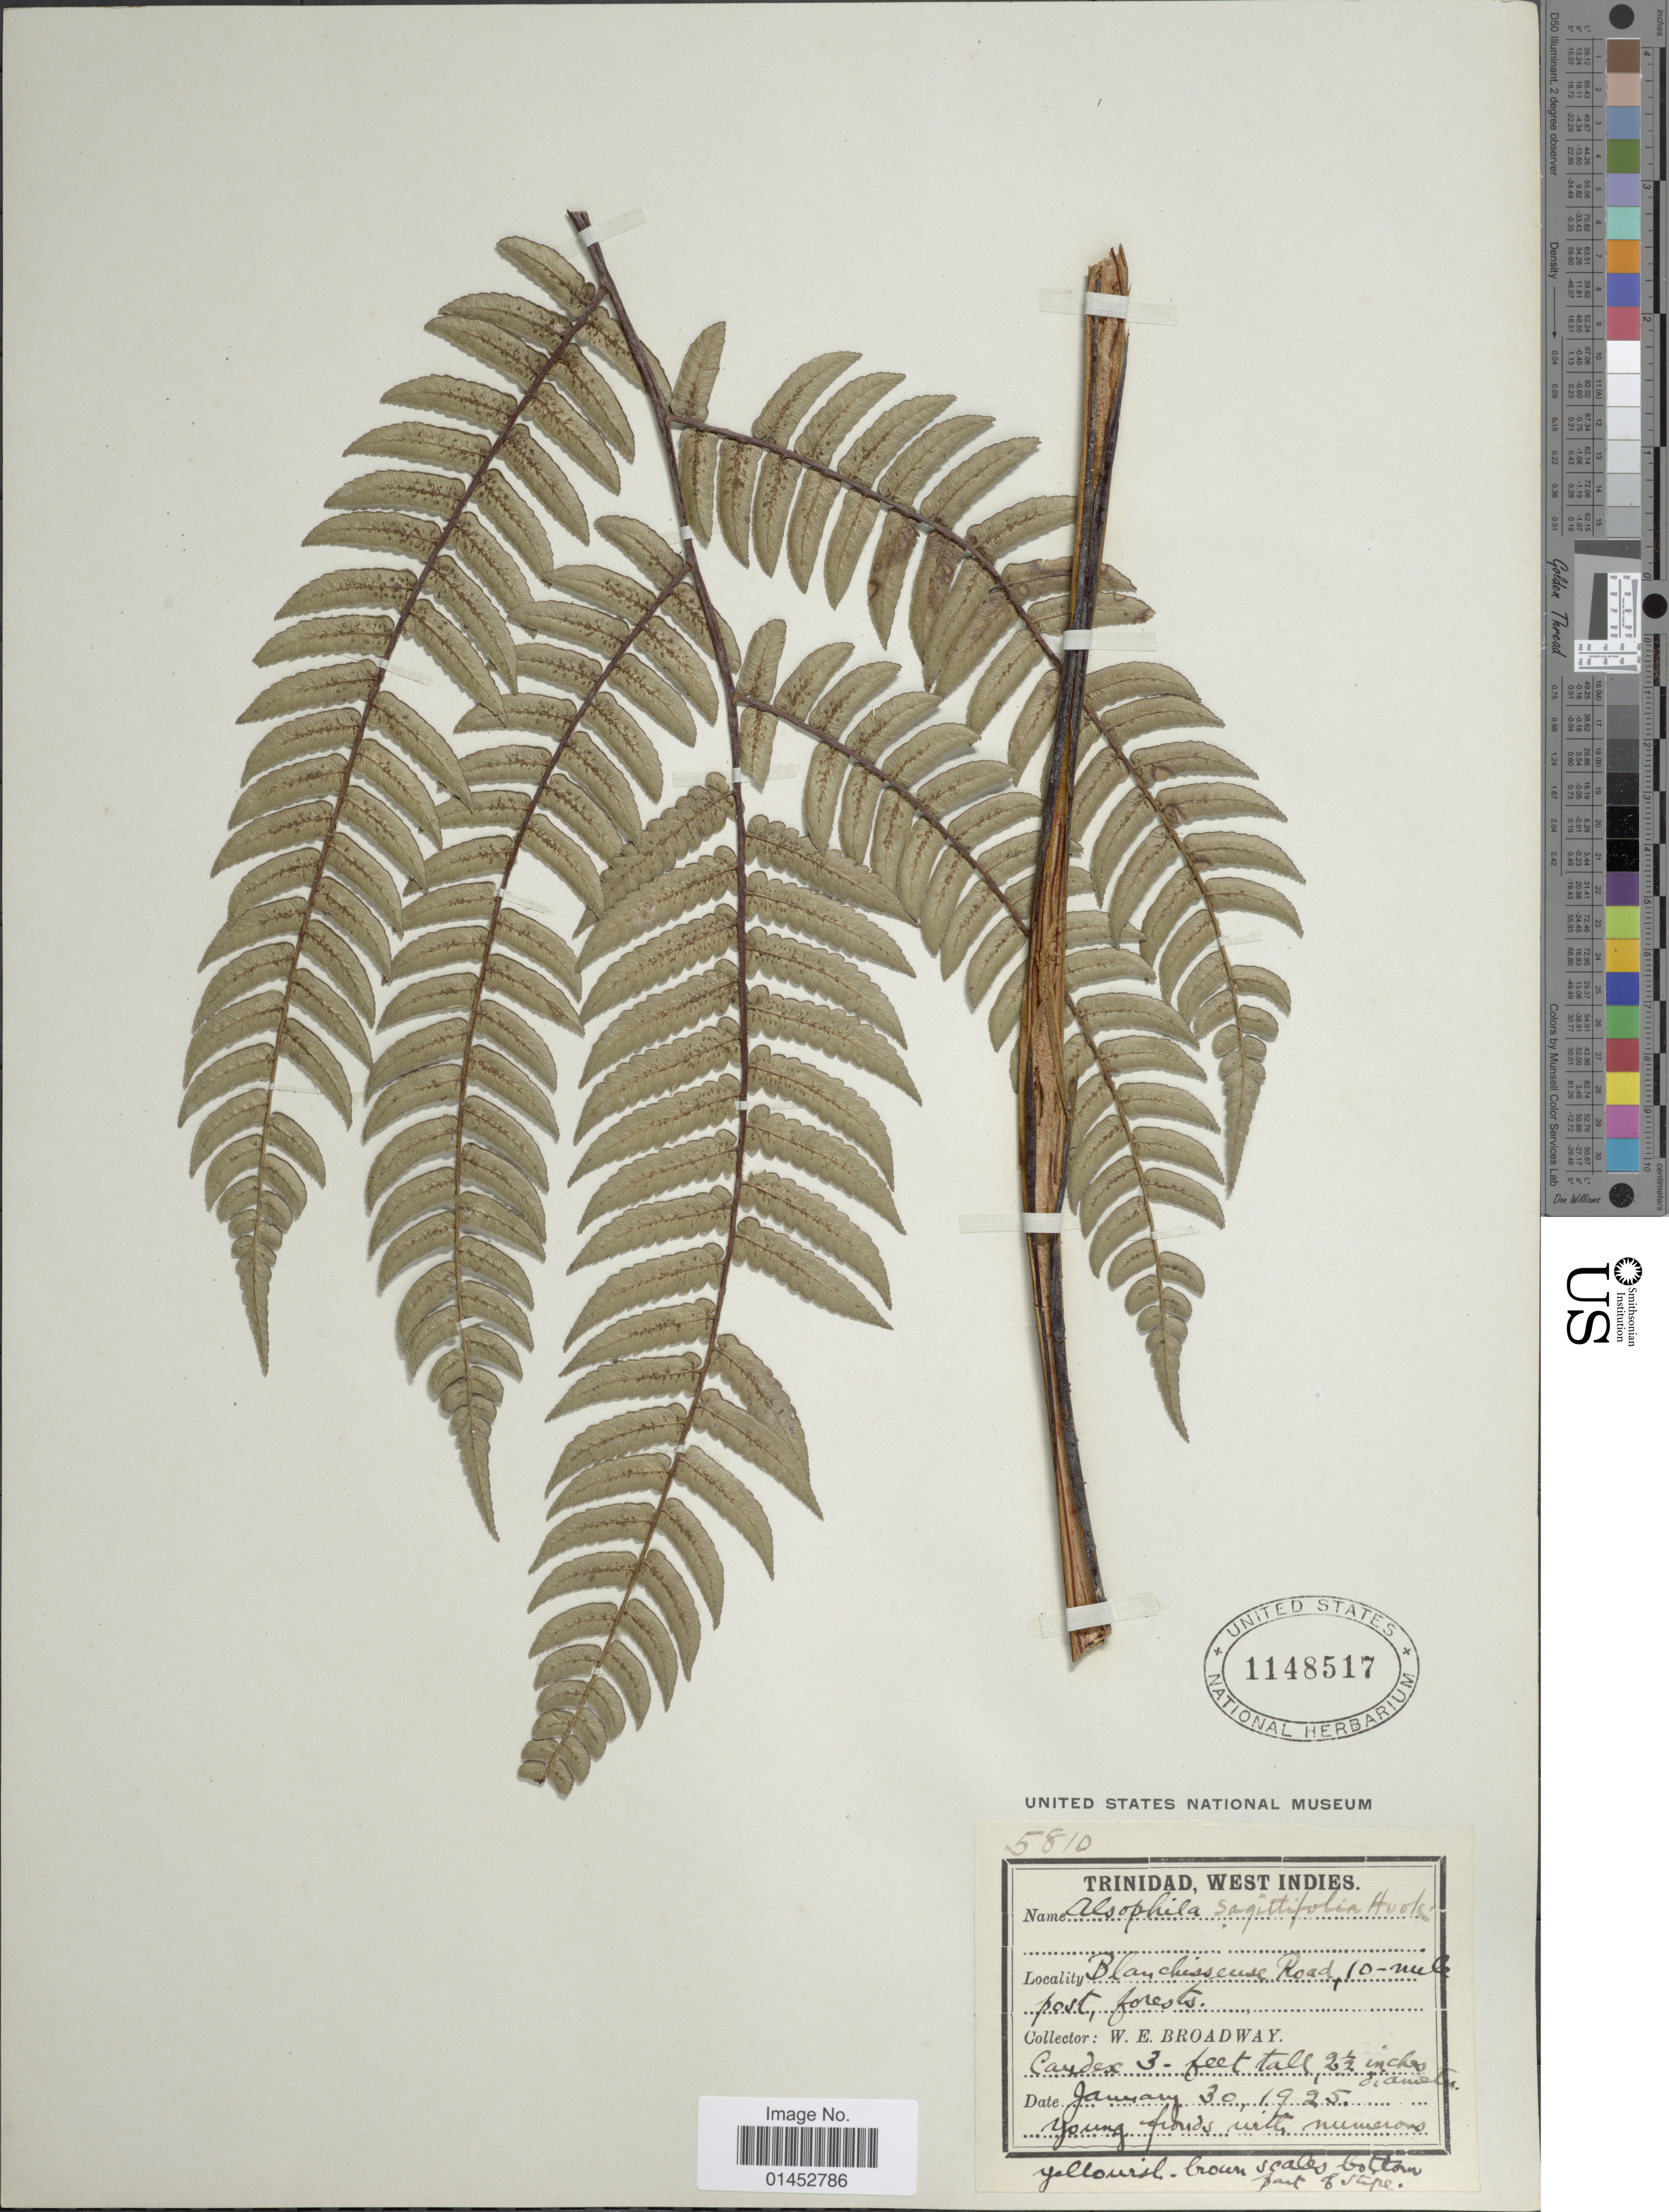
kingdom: Plantae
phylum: Tracheophyta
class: Polypodiopsida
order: Cyatheales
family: Cyatheaceae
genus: Cyathea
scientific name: Cyathea sagittifolia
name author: (Hook.) Domin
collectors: W. E. Broadway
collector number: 5810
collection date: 1925-01-30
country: Trinidad and Tobago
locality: Trinidad, West Indies, Blanchisseause Road, 10- mile post forests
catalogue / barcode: US 1148517